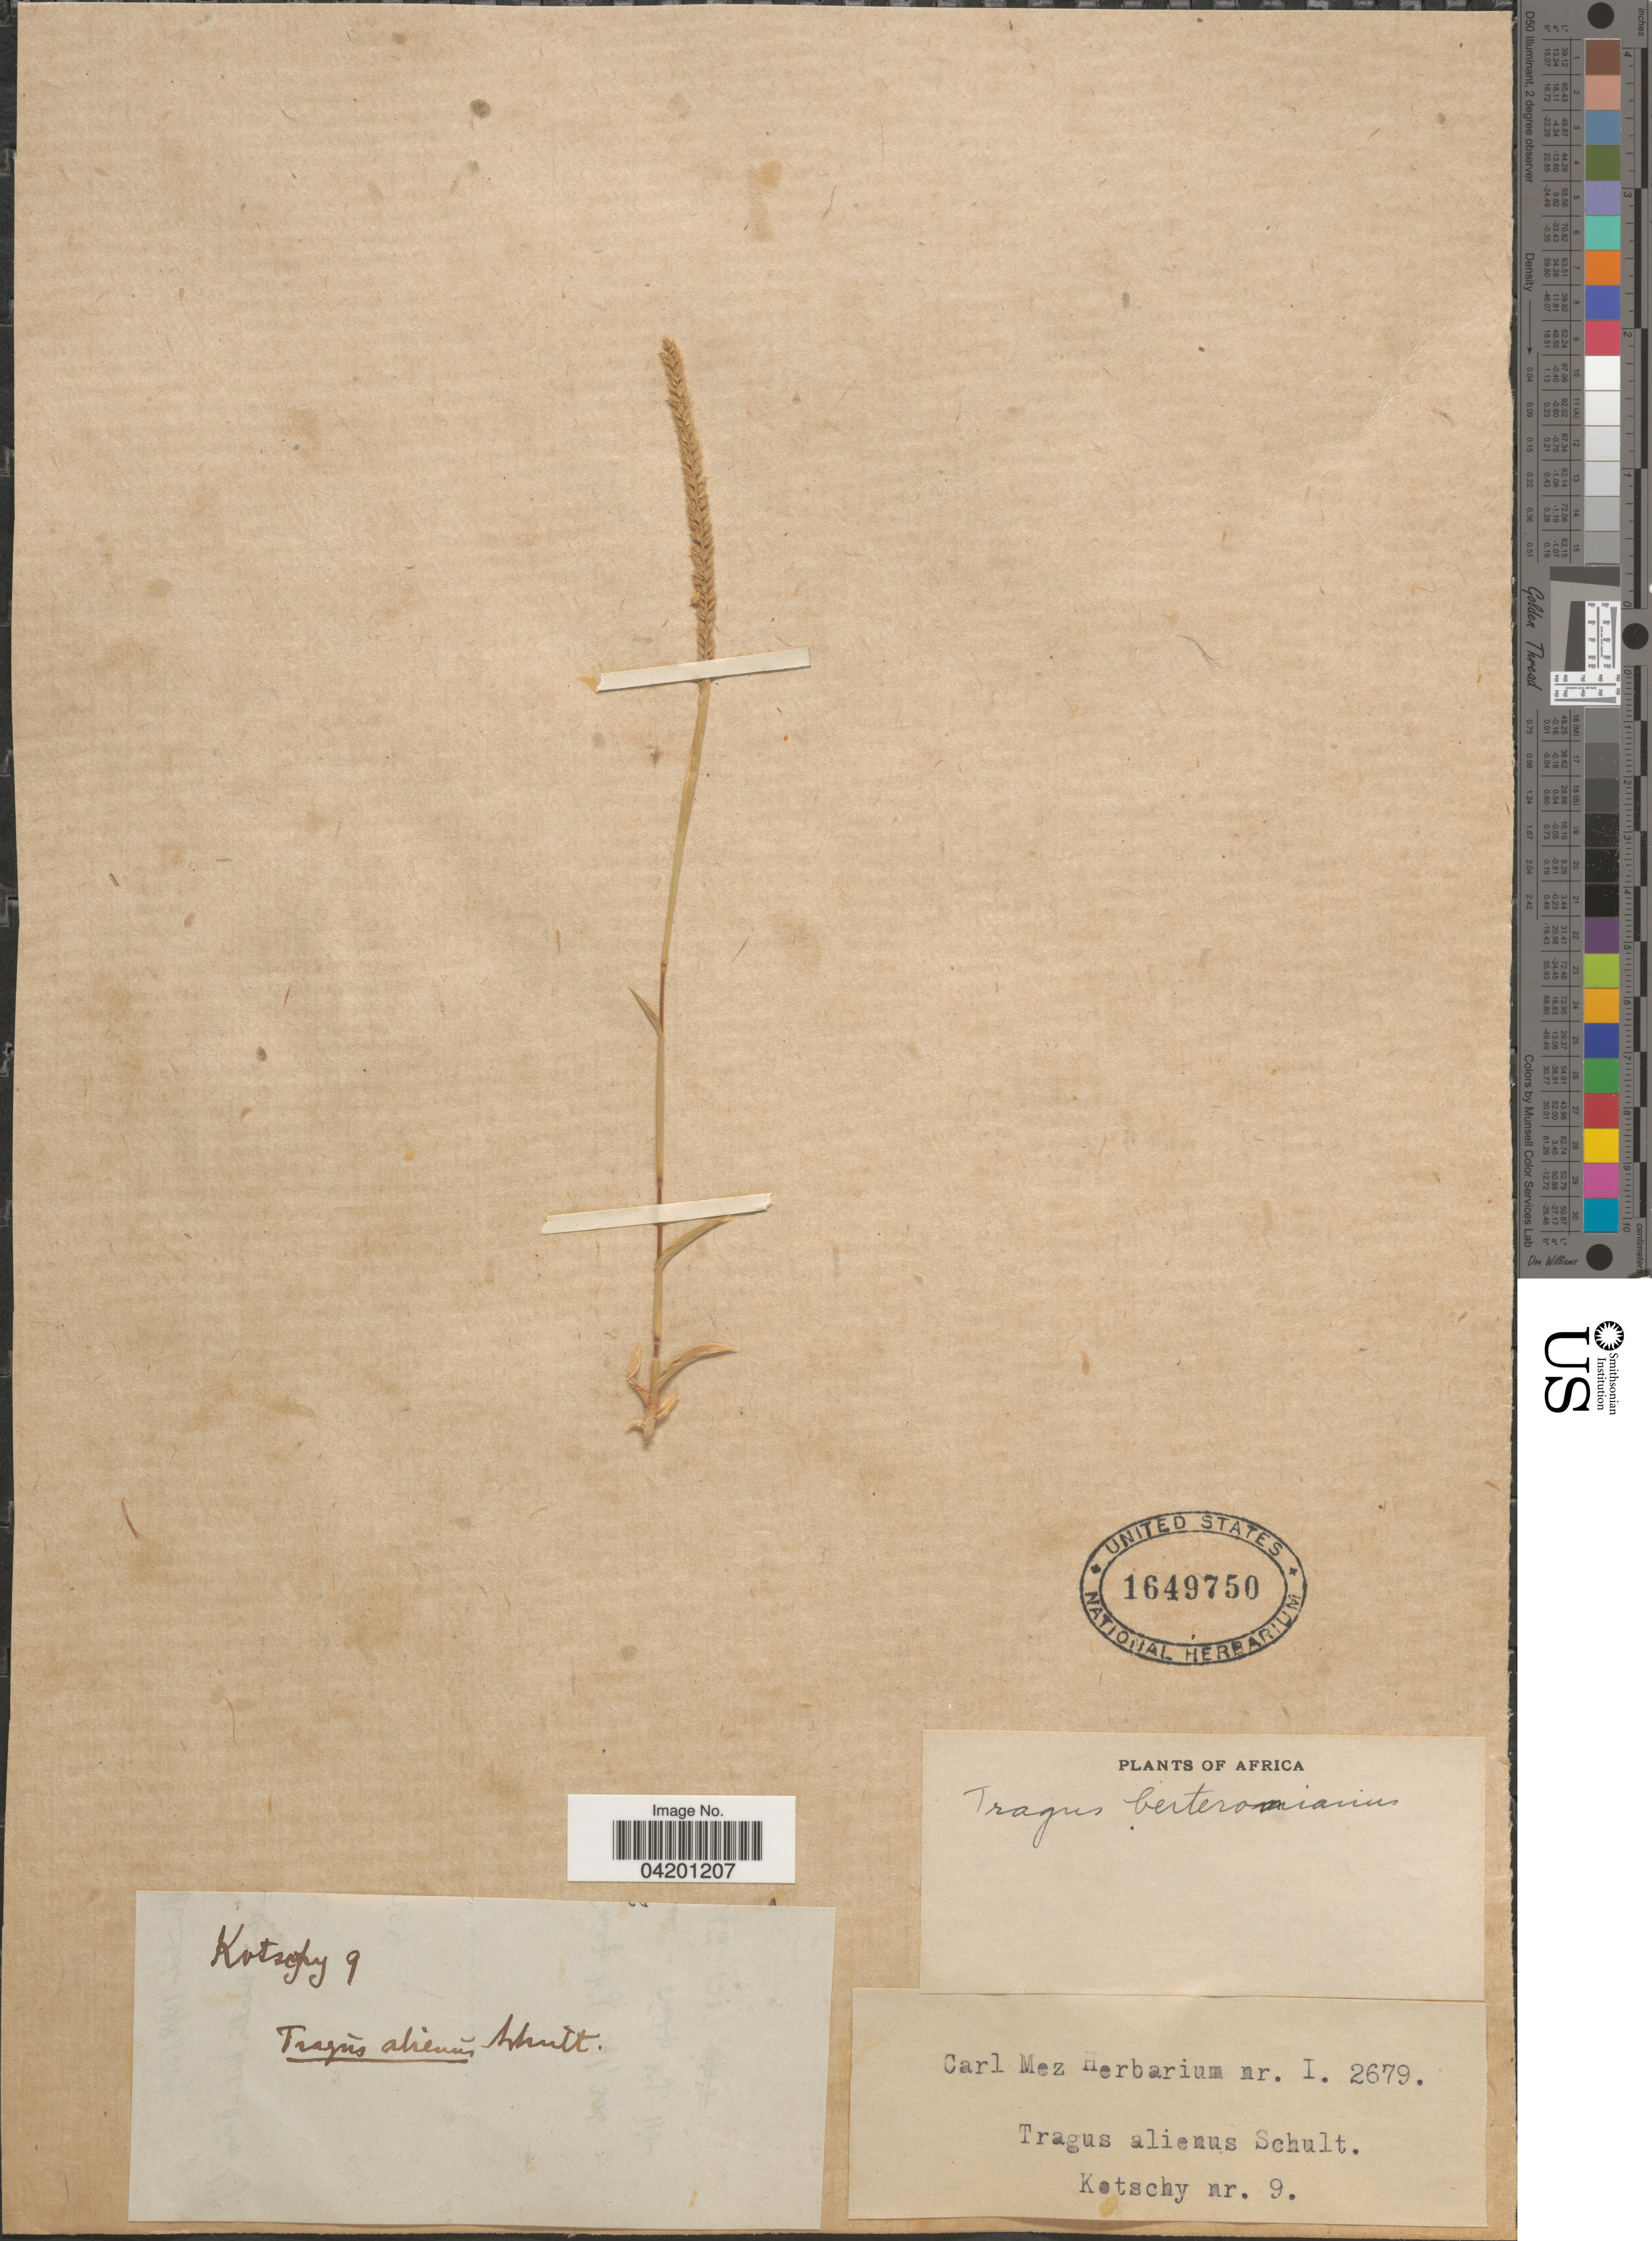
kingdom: Plantae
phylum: Tracheophyta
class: Liliopsida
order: Poales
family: Poaceae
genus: Tragus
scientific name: Tragus berteronianus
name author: Schult.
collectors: Kotschy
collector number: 9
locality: Africa.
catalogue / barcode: US 1649750